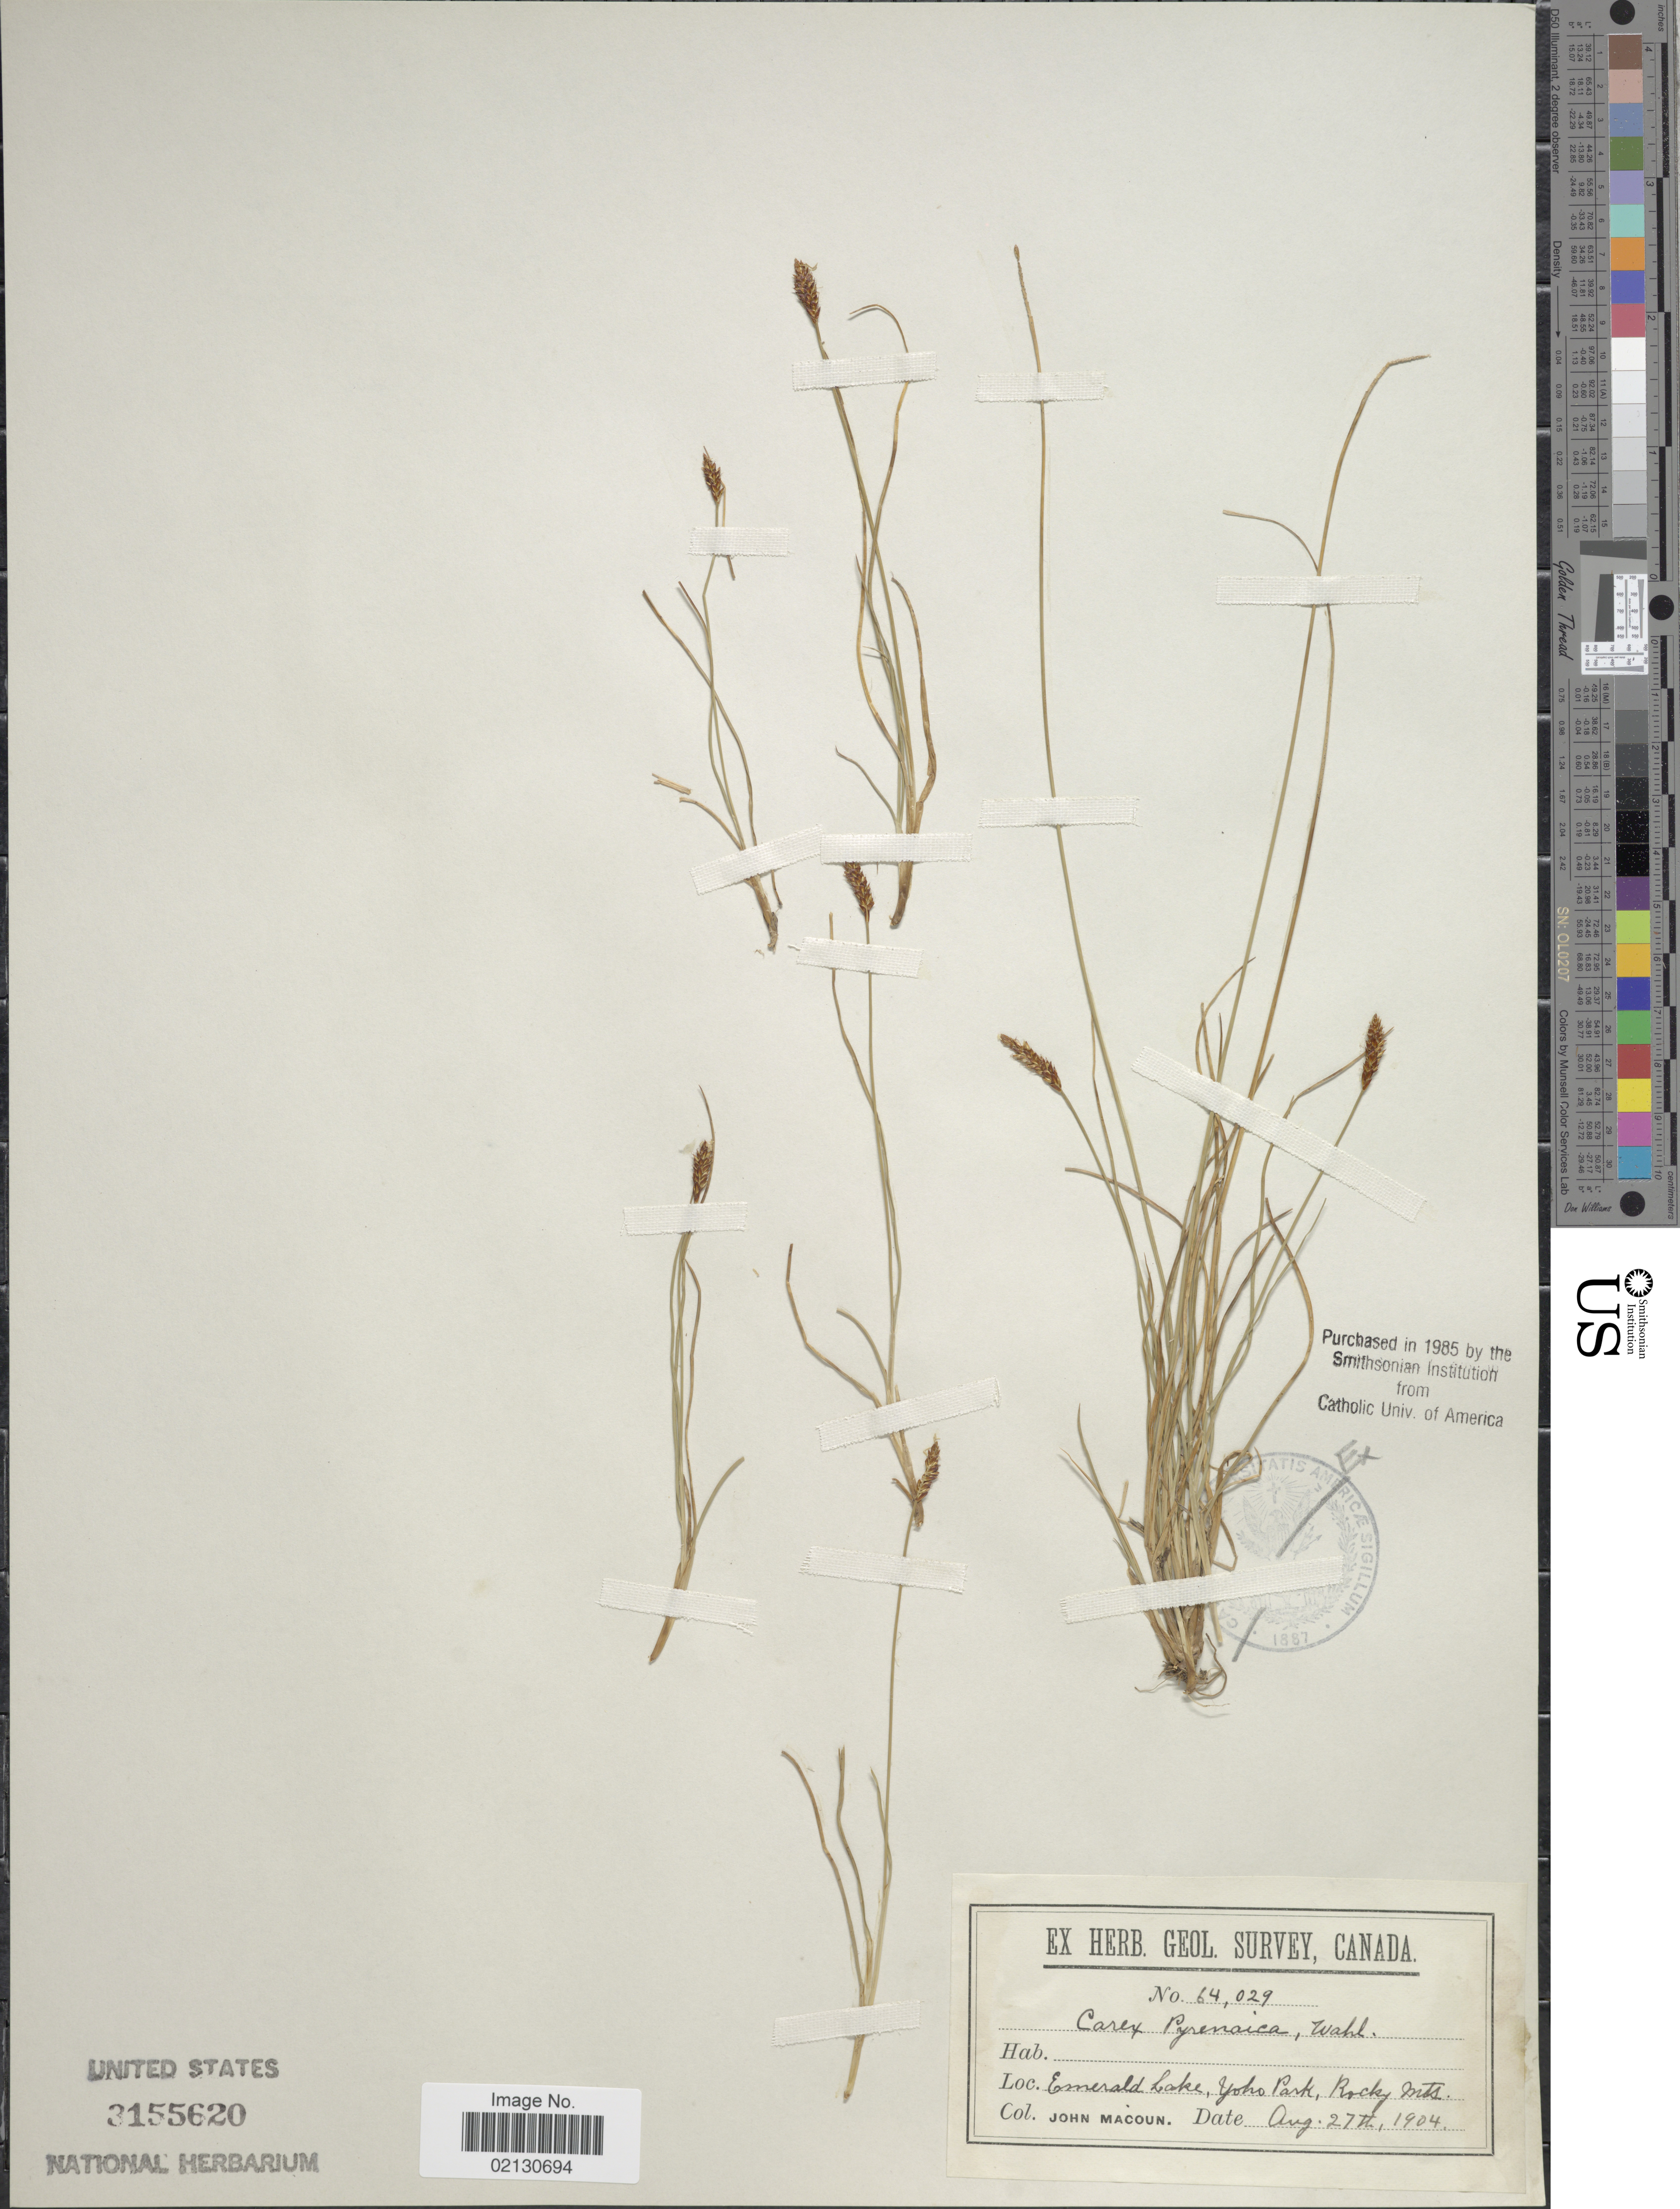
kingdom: Plantae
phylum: Tracheophyta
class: Liliopsida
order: Poales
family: Cyperaceae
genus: Carex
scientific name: Carex micropoda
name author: C.A. Mey.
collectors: J. Macoun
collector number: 64029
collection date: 1904-08-27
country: Canada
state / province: British Columbia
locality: Emerald Lake, Yoho Park, Rocky Mts.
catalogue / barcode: US 3155620